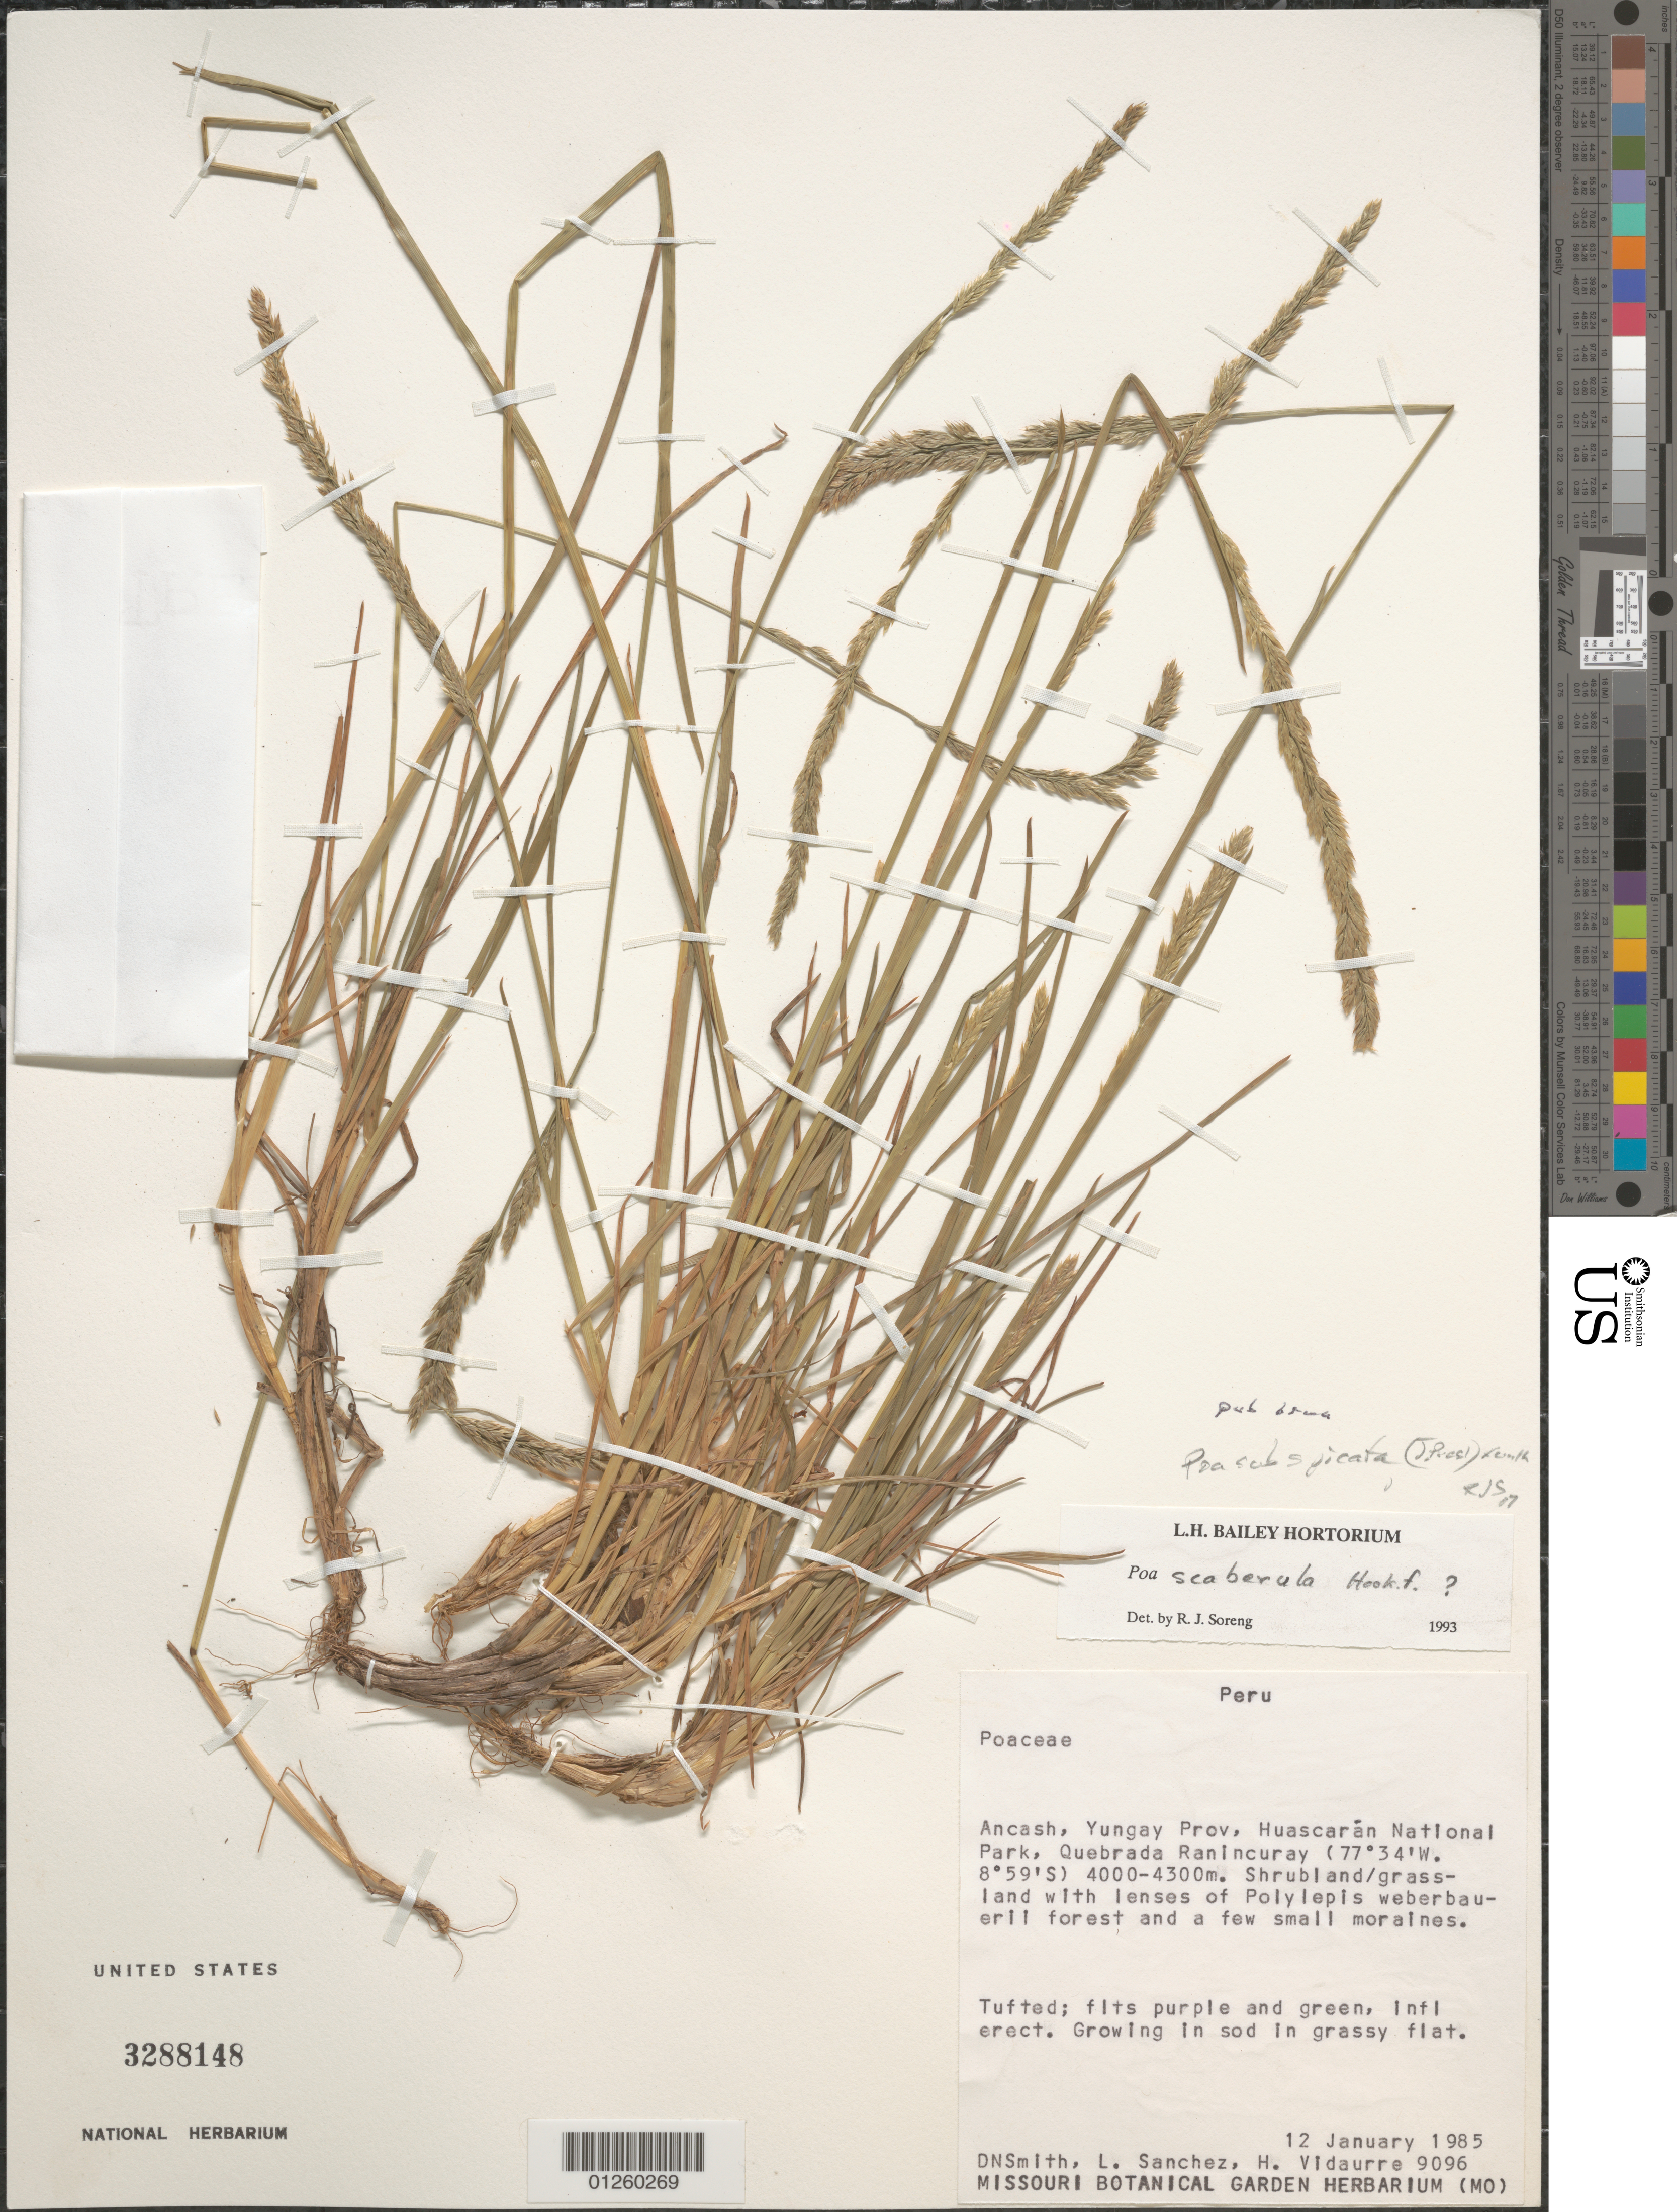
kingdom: Plantae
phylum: Tracheophyta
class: Liliopsida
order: Poales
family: Poaceae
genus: Poa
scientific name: Poa subspicata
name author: (J. Presl) Kunth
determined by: Soreng, Robert J., Research Associate (BOT), Smithsonian Institution - National Museum of Natural History (UNITED STATES)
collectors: D. Smith, L. Sanchez & H. Vidaurre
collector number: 9096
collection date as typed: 12 January 1985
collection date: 1985-01-12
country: Peru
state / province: Ancash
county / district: Yungay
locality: Ancash, Yungay Prov. Huascaran National Park, Quebrada Ranincuray.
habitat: Shrubland/grass-land with lenses of Polylepsis weberbaueri! forest and a few small moraines.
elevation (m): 4000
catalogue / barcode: US 3288148